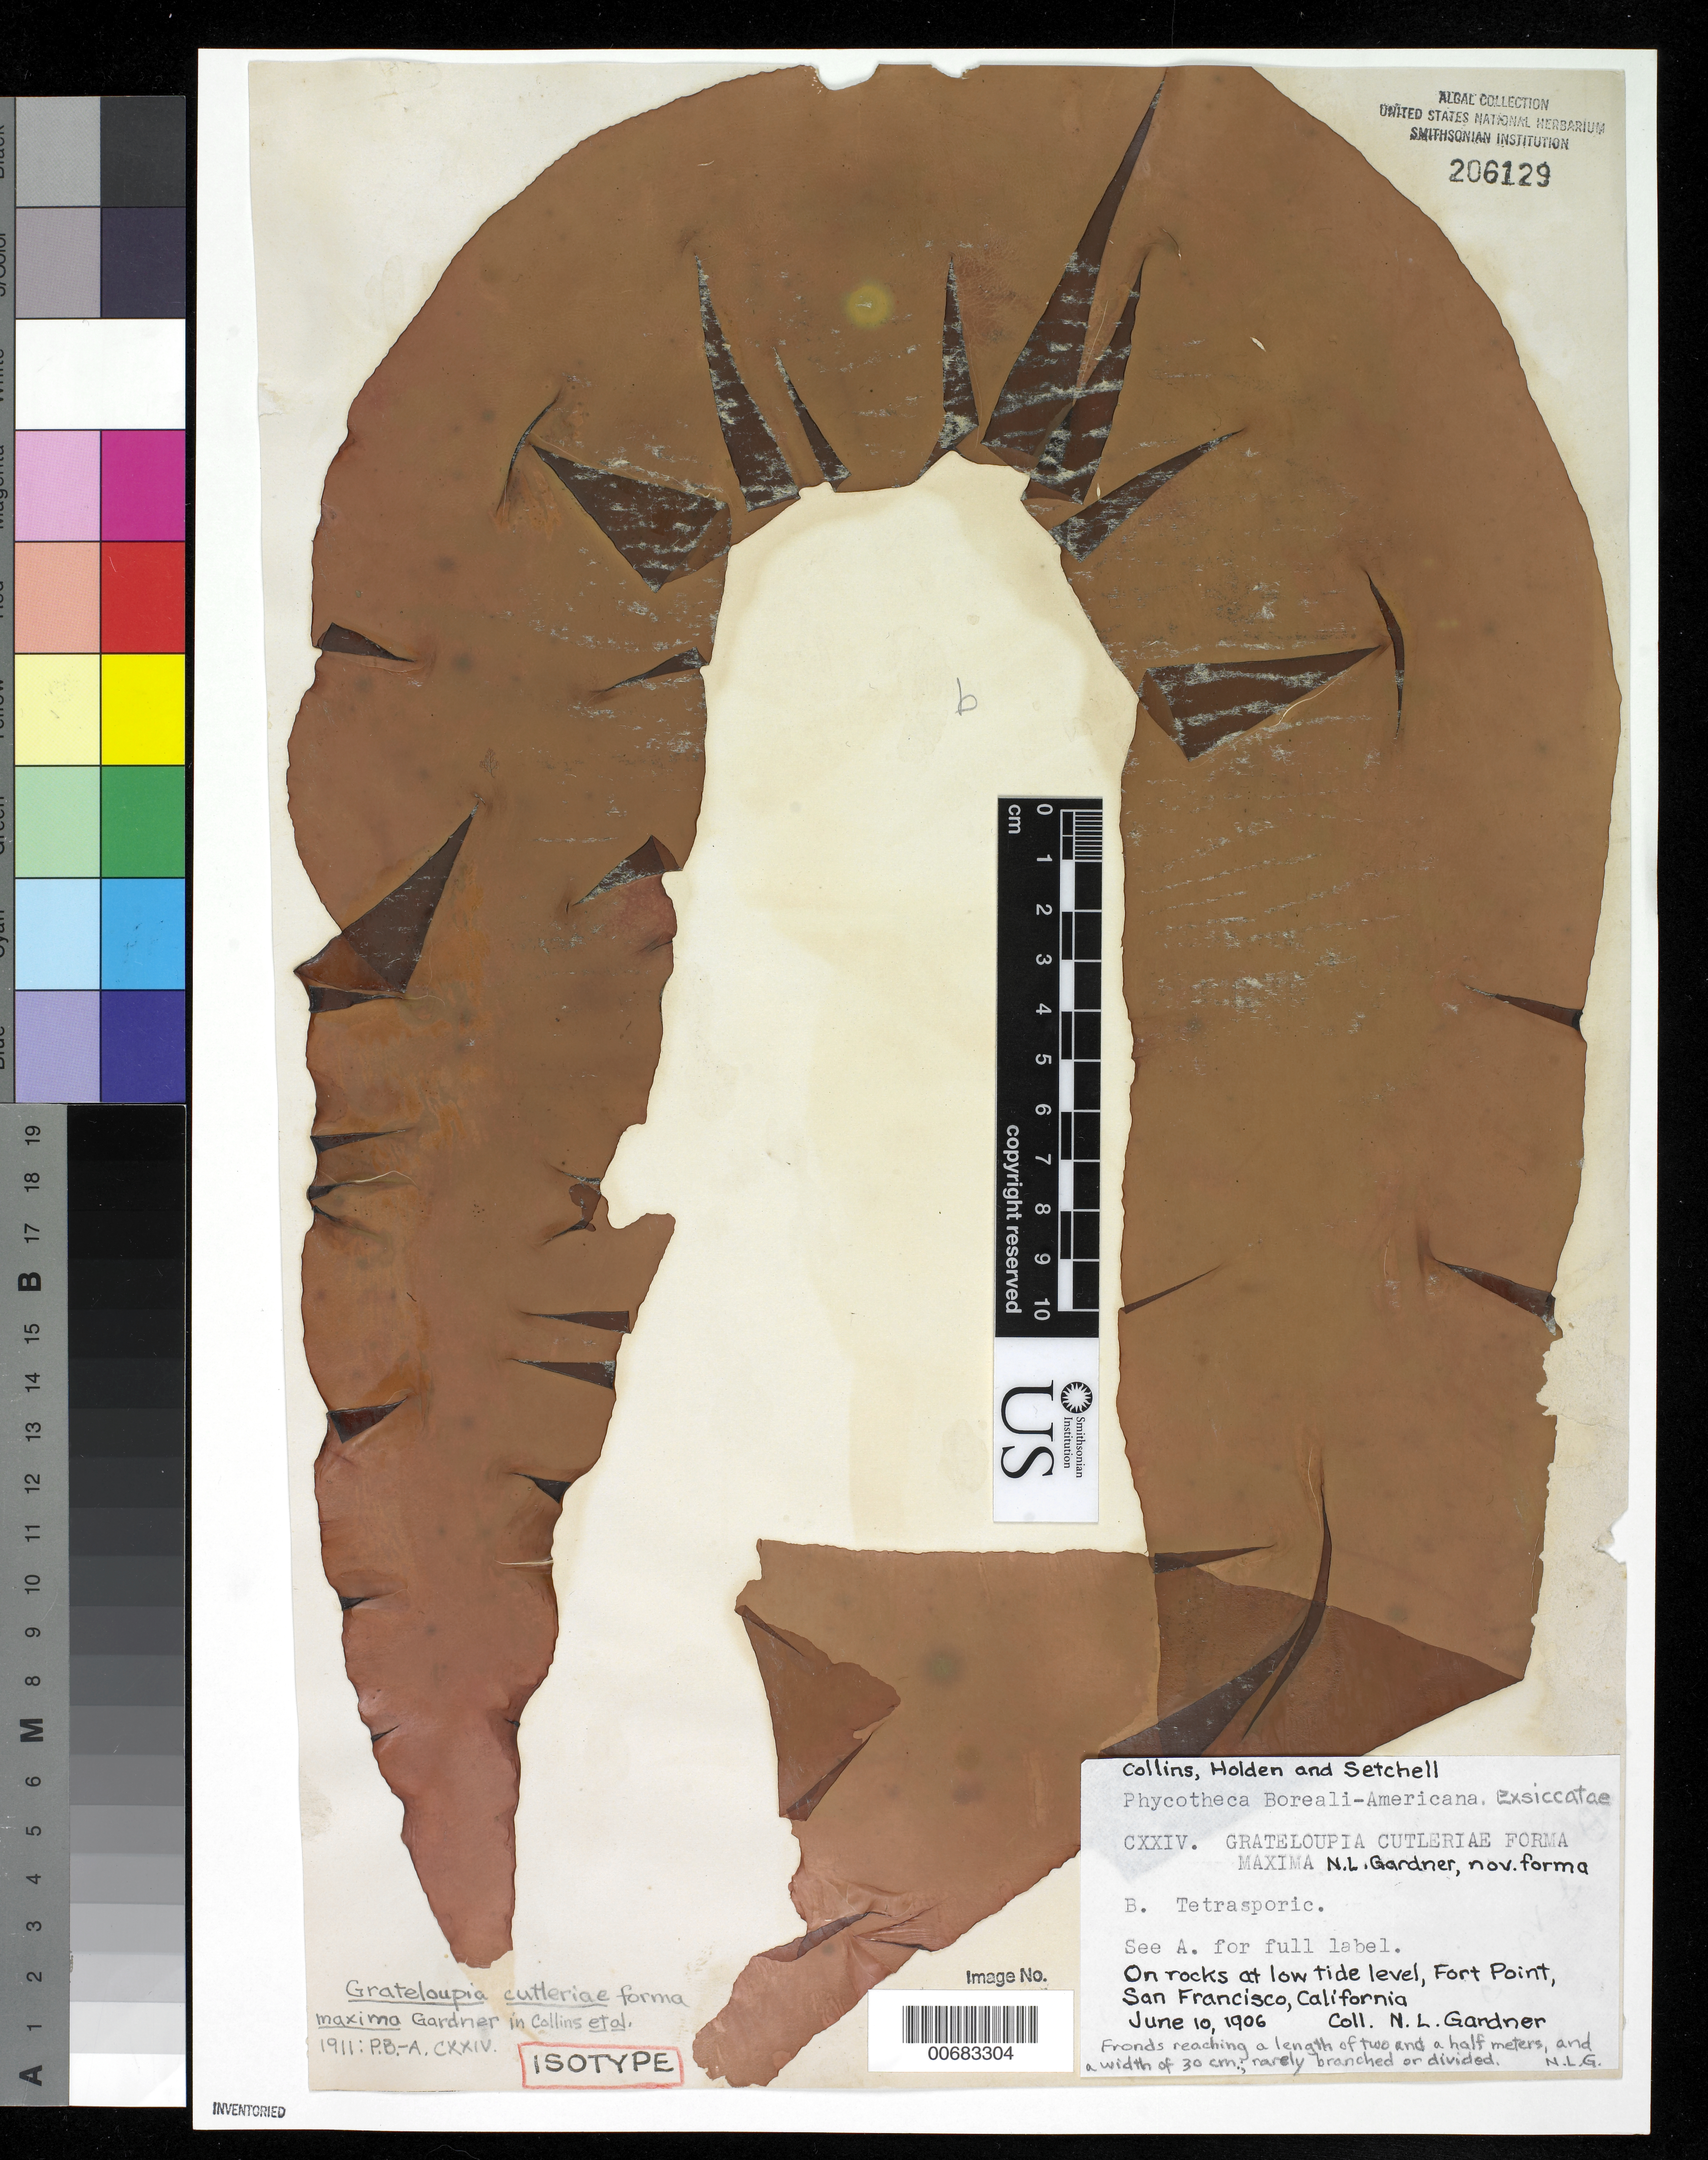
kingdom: Plantae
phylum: Rhodophyta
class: Florideophyceae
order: Halymeniales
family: Halymeniaceae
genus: Grateloupia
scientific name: Grateloupia cutleriae f. maxima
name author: N.L. Gardner in Collins et al.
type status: Isotype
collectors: N. Gardner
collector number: PB-A CXXIVb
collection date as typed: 10 Jun 1906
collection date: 1906-06-10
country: United States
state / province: California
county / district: San Francisco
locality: San Francisco, Fort Point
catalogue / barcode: US 206129